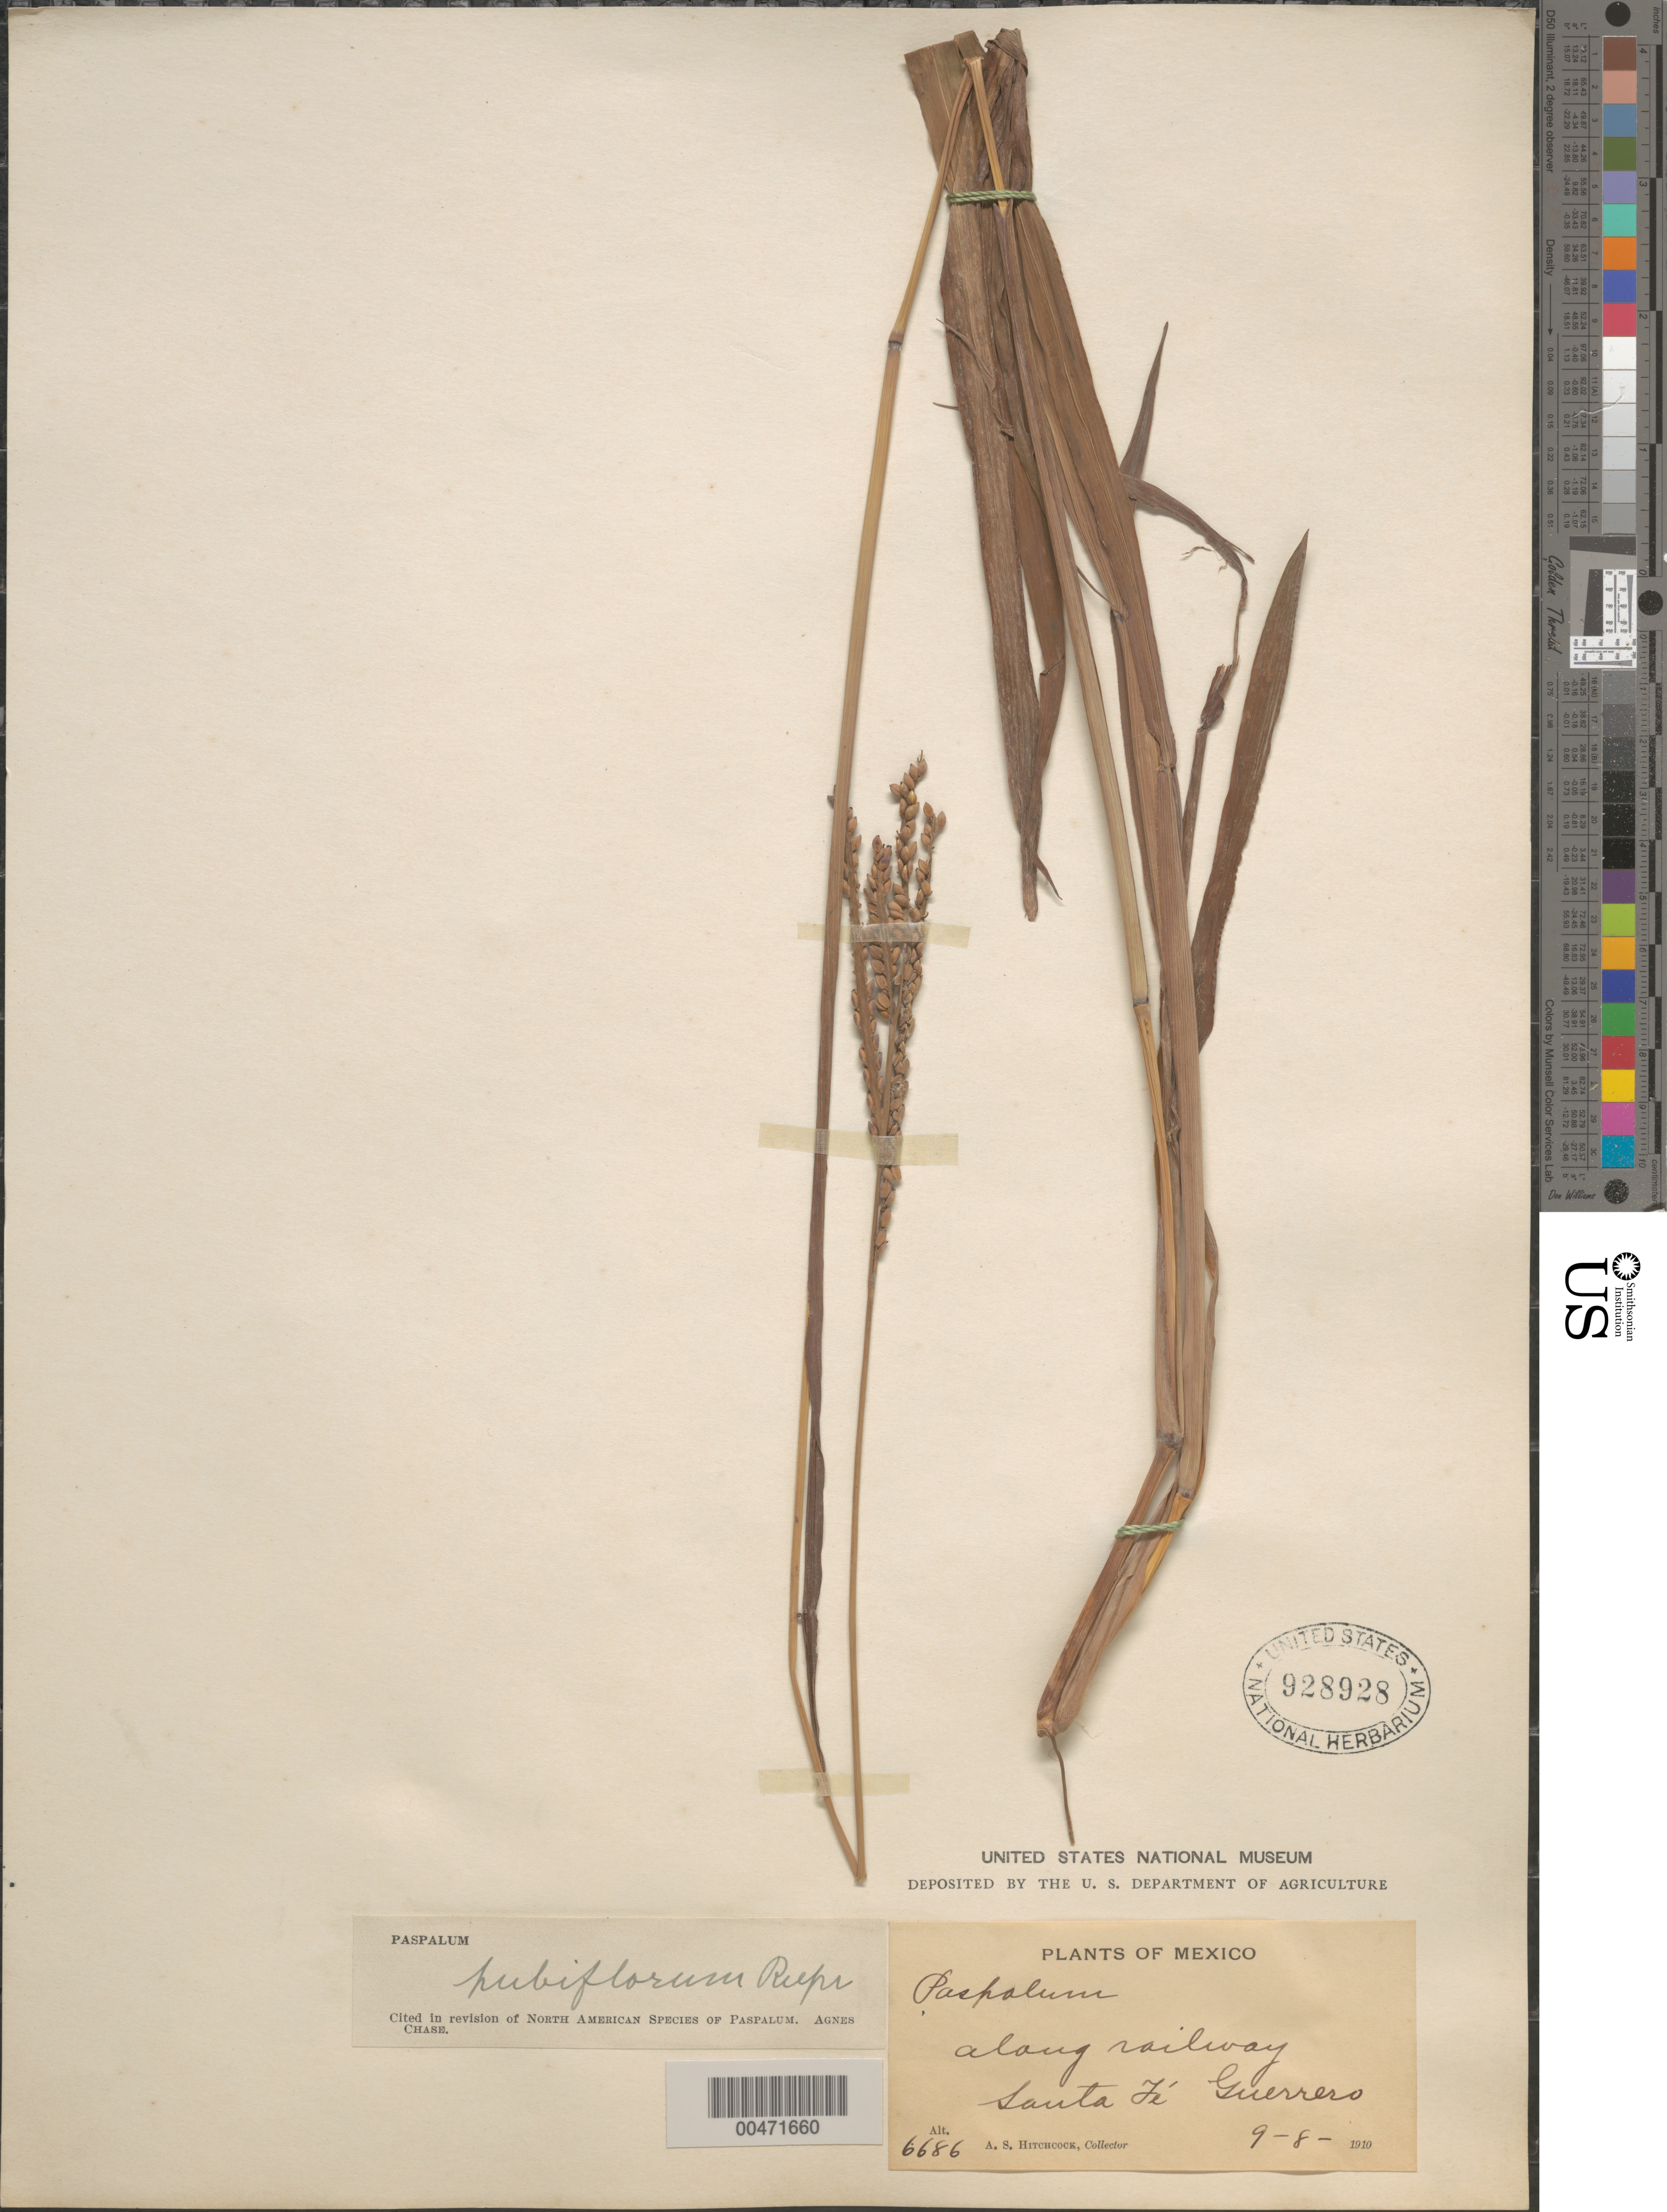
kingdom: Plantae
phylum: Tracheophyta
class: Liliopsida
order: Poales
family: Poaceae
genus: Paspalum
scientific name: Paspalum pubiflorum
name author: Rupr. ex E. Fourn.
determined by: Chase, [M.] Agnes, (US)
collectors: A. S. Hitchcock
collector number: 6686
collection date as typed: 9 Aug 1910 to 8 Sep 1910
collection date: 1910-08-09/1910-09-08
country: Mexico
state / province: Guerrero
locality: Santa Fe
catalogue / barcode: US 928928